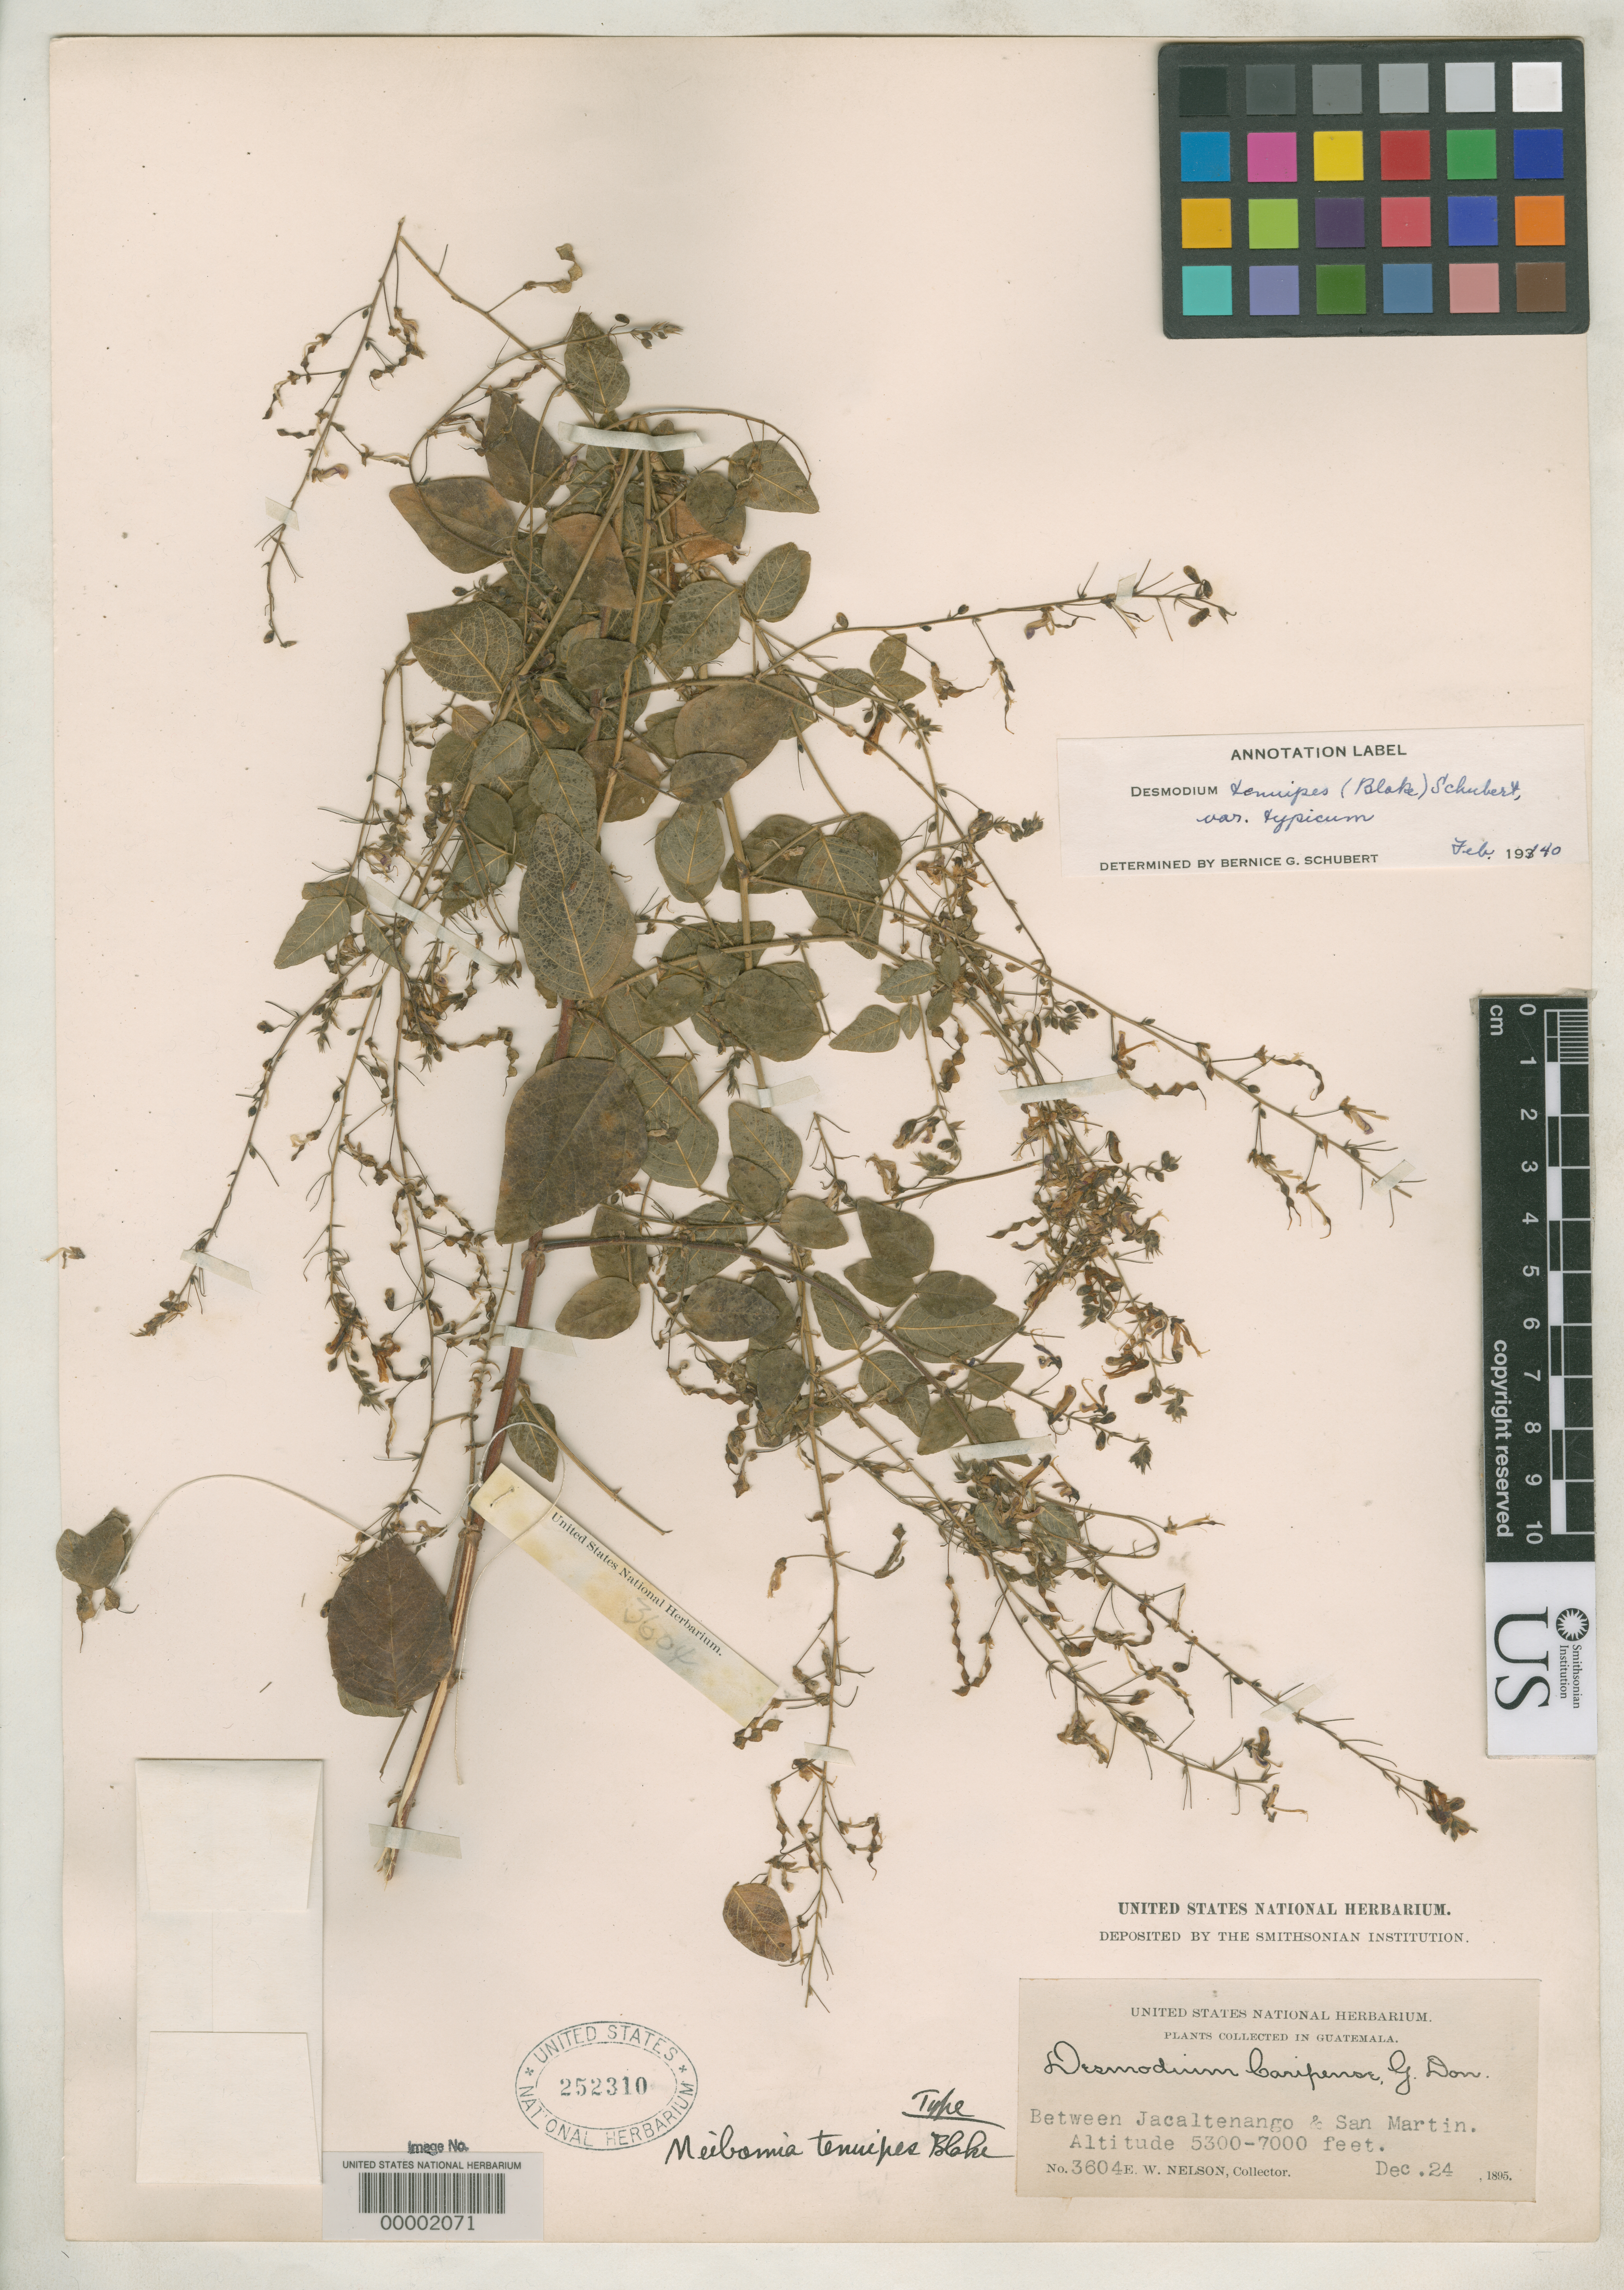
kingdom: Plantae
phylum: Tracheophyta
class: Magnoliopsida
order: Fabales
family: Fabaceae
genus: Meibomia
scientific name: Meibomia tenuipes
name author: S.F. Blake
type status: Isotype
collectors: E. W. Nelson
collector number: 3604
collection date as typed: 24 Dec 1895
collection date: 1895-12-24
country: Guatemala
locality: Between Zacaltenango and San Martin.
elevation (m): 1615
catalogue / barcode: US 252310